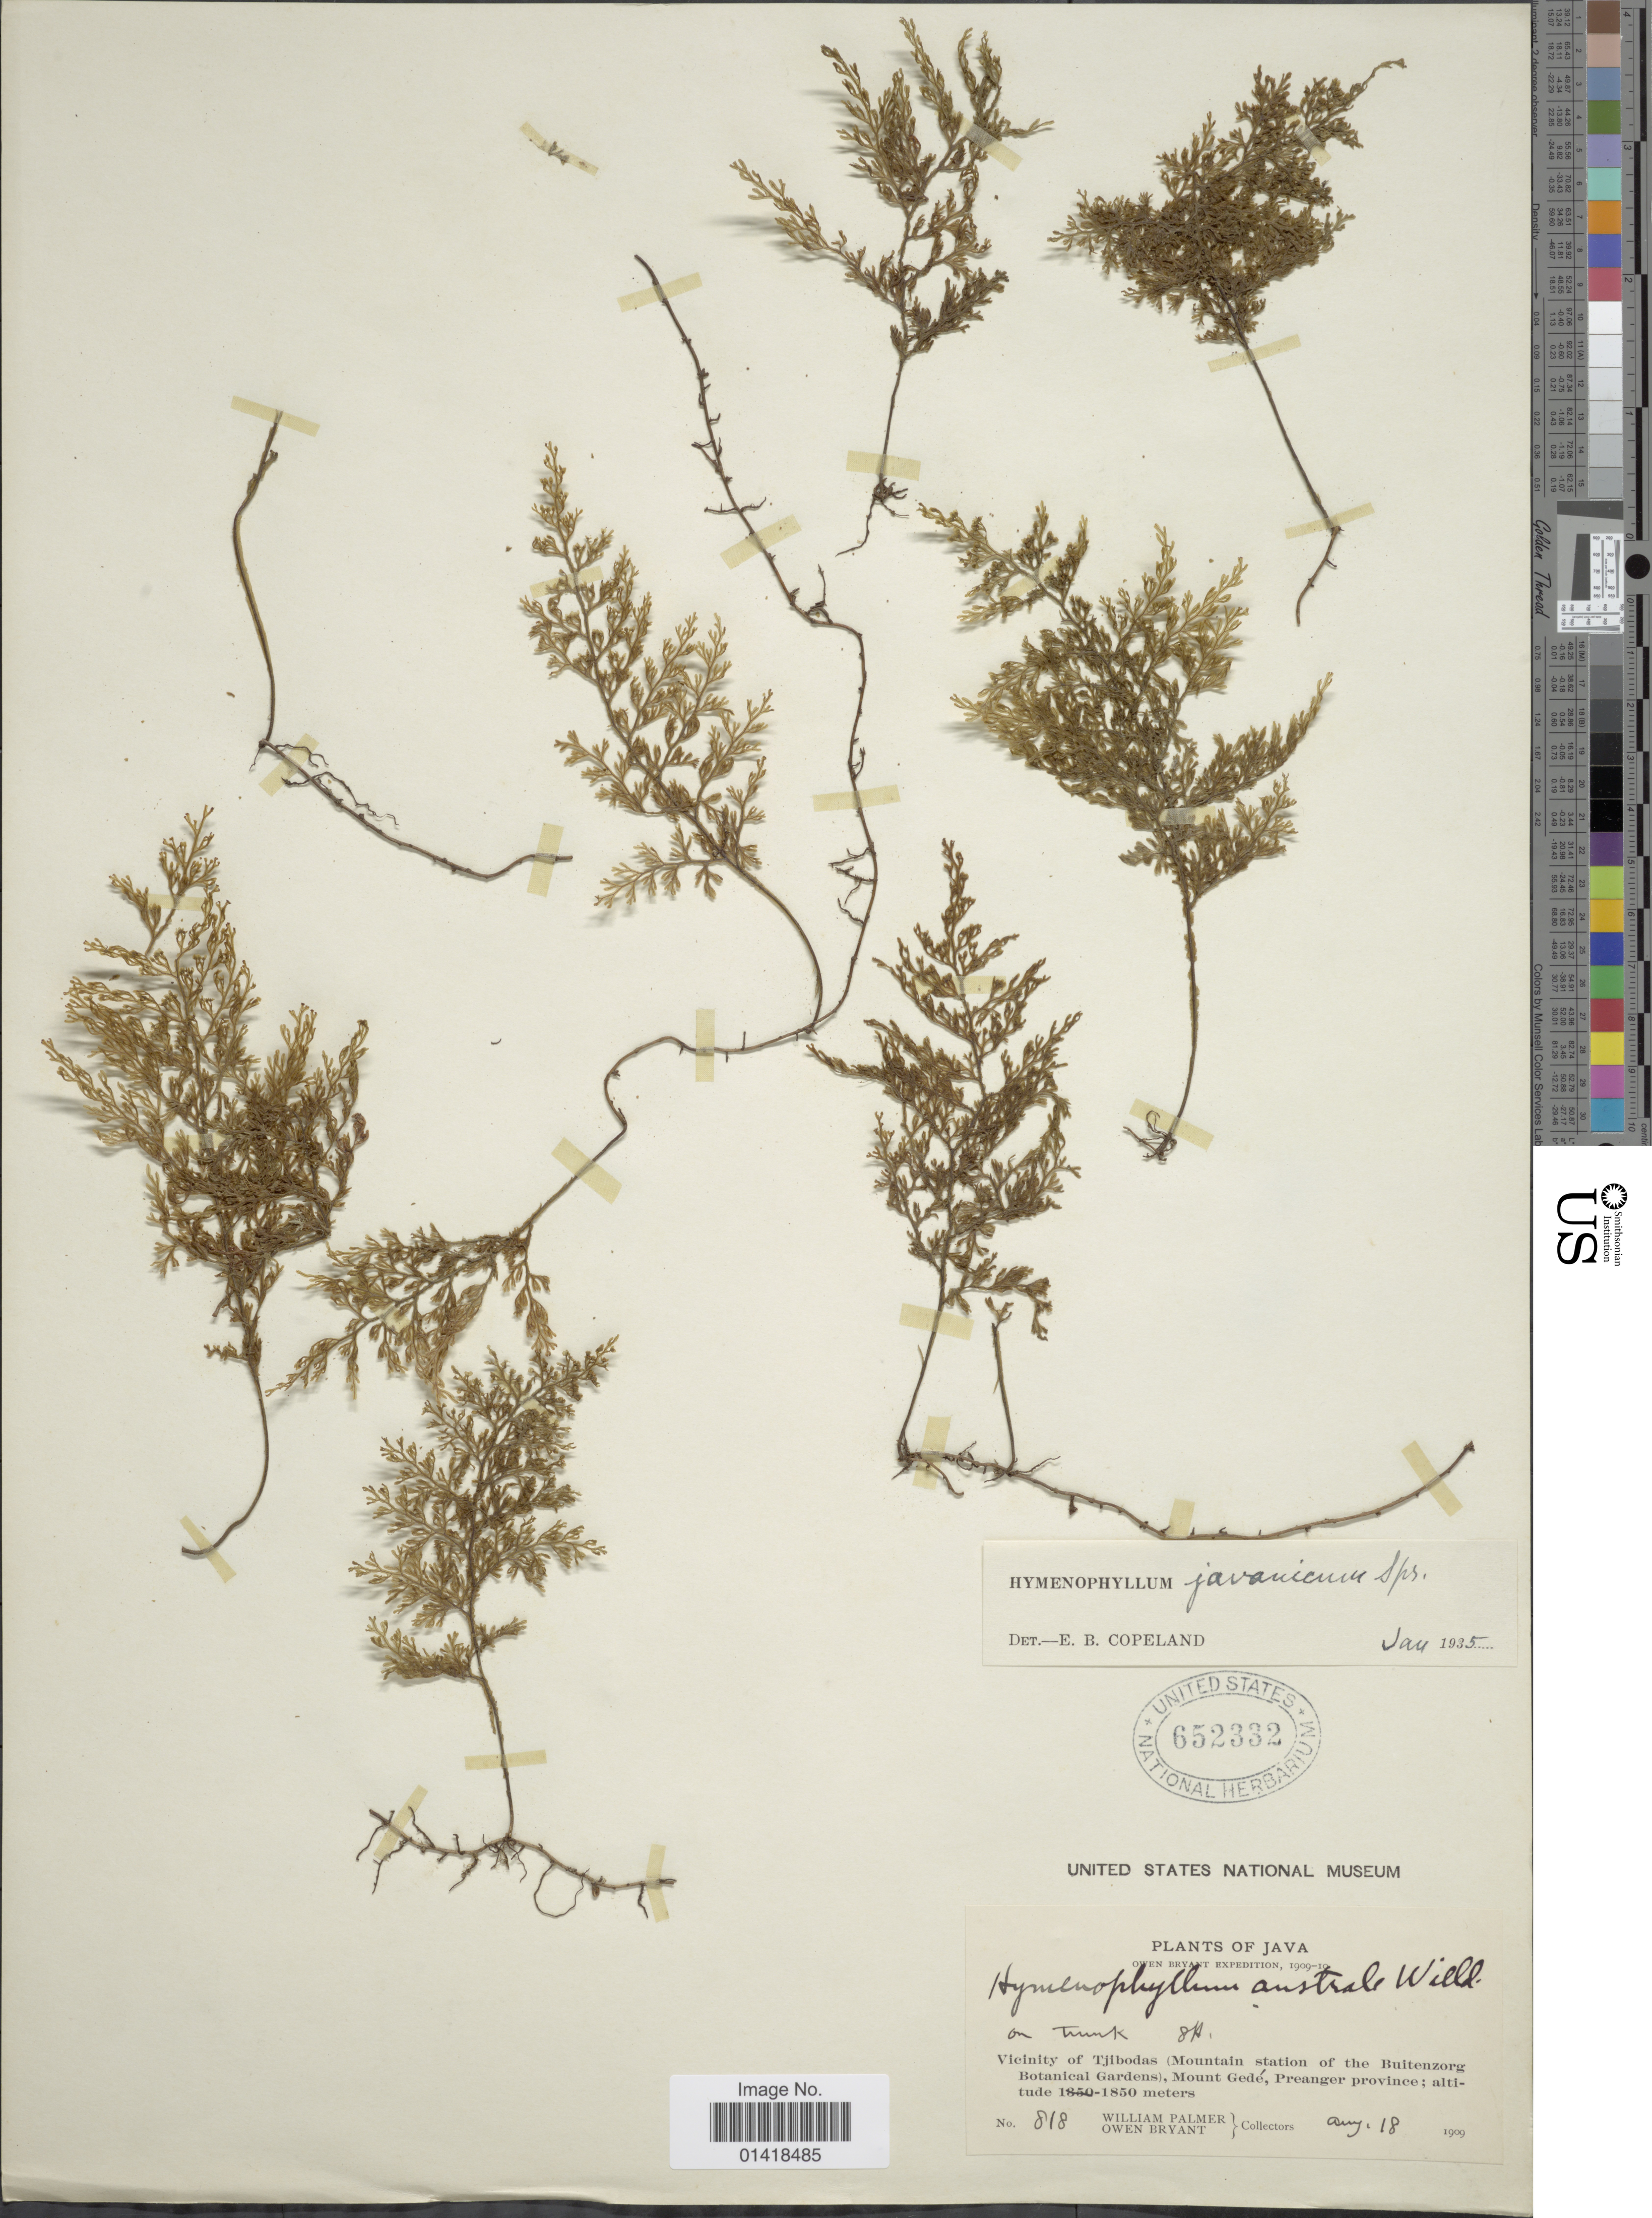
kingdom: Plantae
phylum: Tracheophyta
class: Polypodiopsida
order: Hymenophyllales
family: Hymenophyllaceae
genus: Hymenophyllum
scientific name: Hymenophyllum javanicum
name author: Spreng.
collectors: W. Palmer & O. Bryant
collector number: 818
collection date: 1909-08-18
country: Indonesia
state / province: Java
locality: Vicinity of Tjibodas (Mountain station of the Buitenzorg Botanical Gardens), Mount Gede, Preanger province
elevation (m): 1850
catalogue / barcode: US 652332